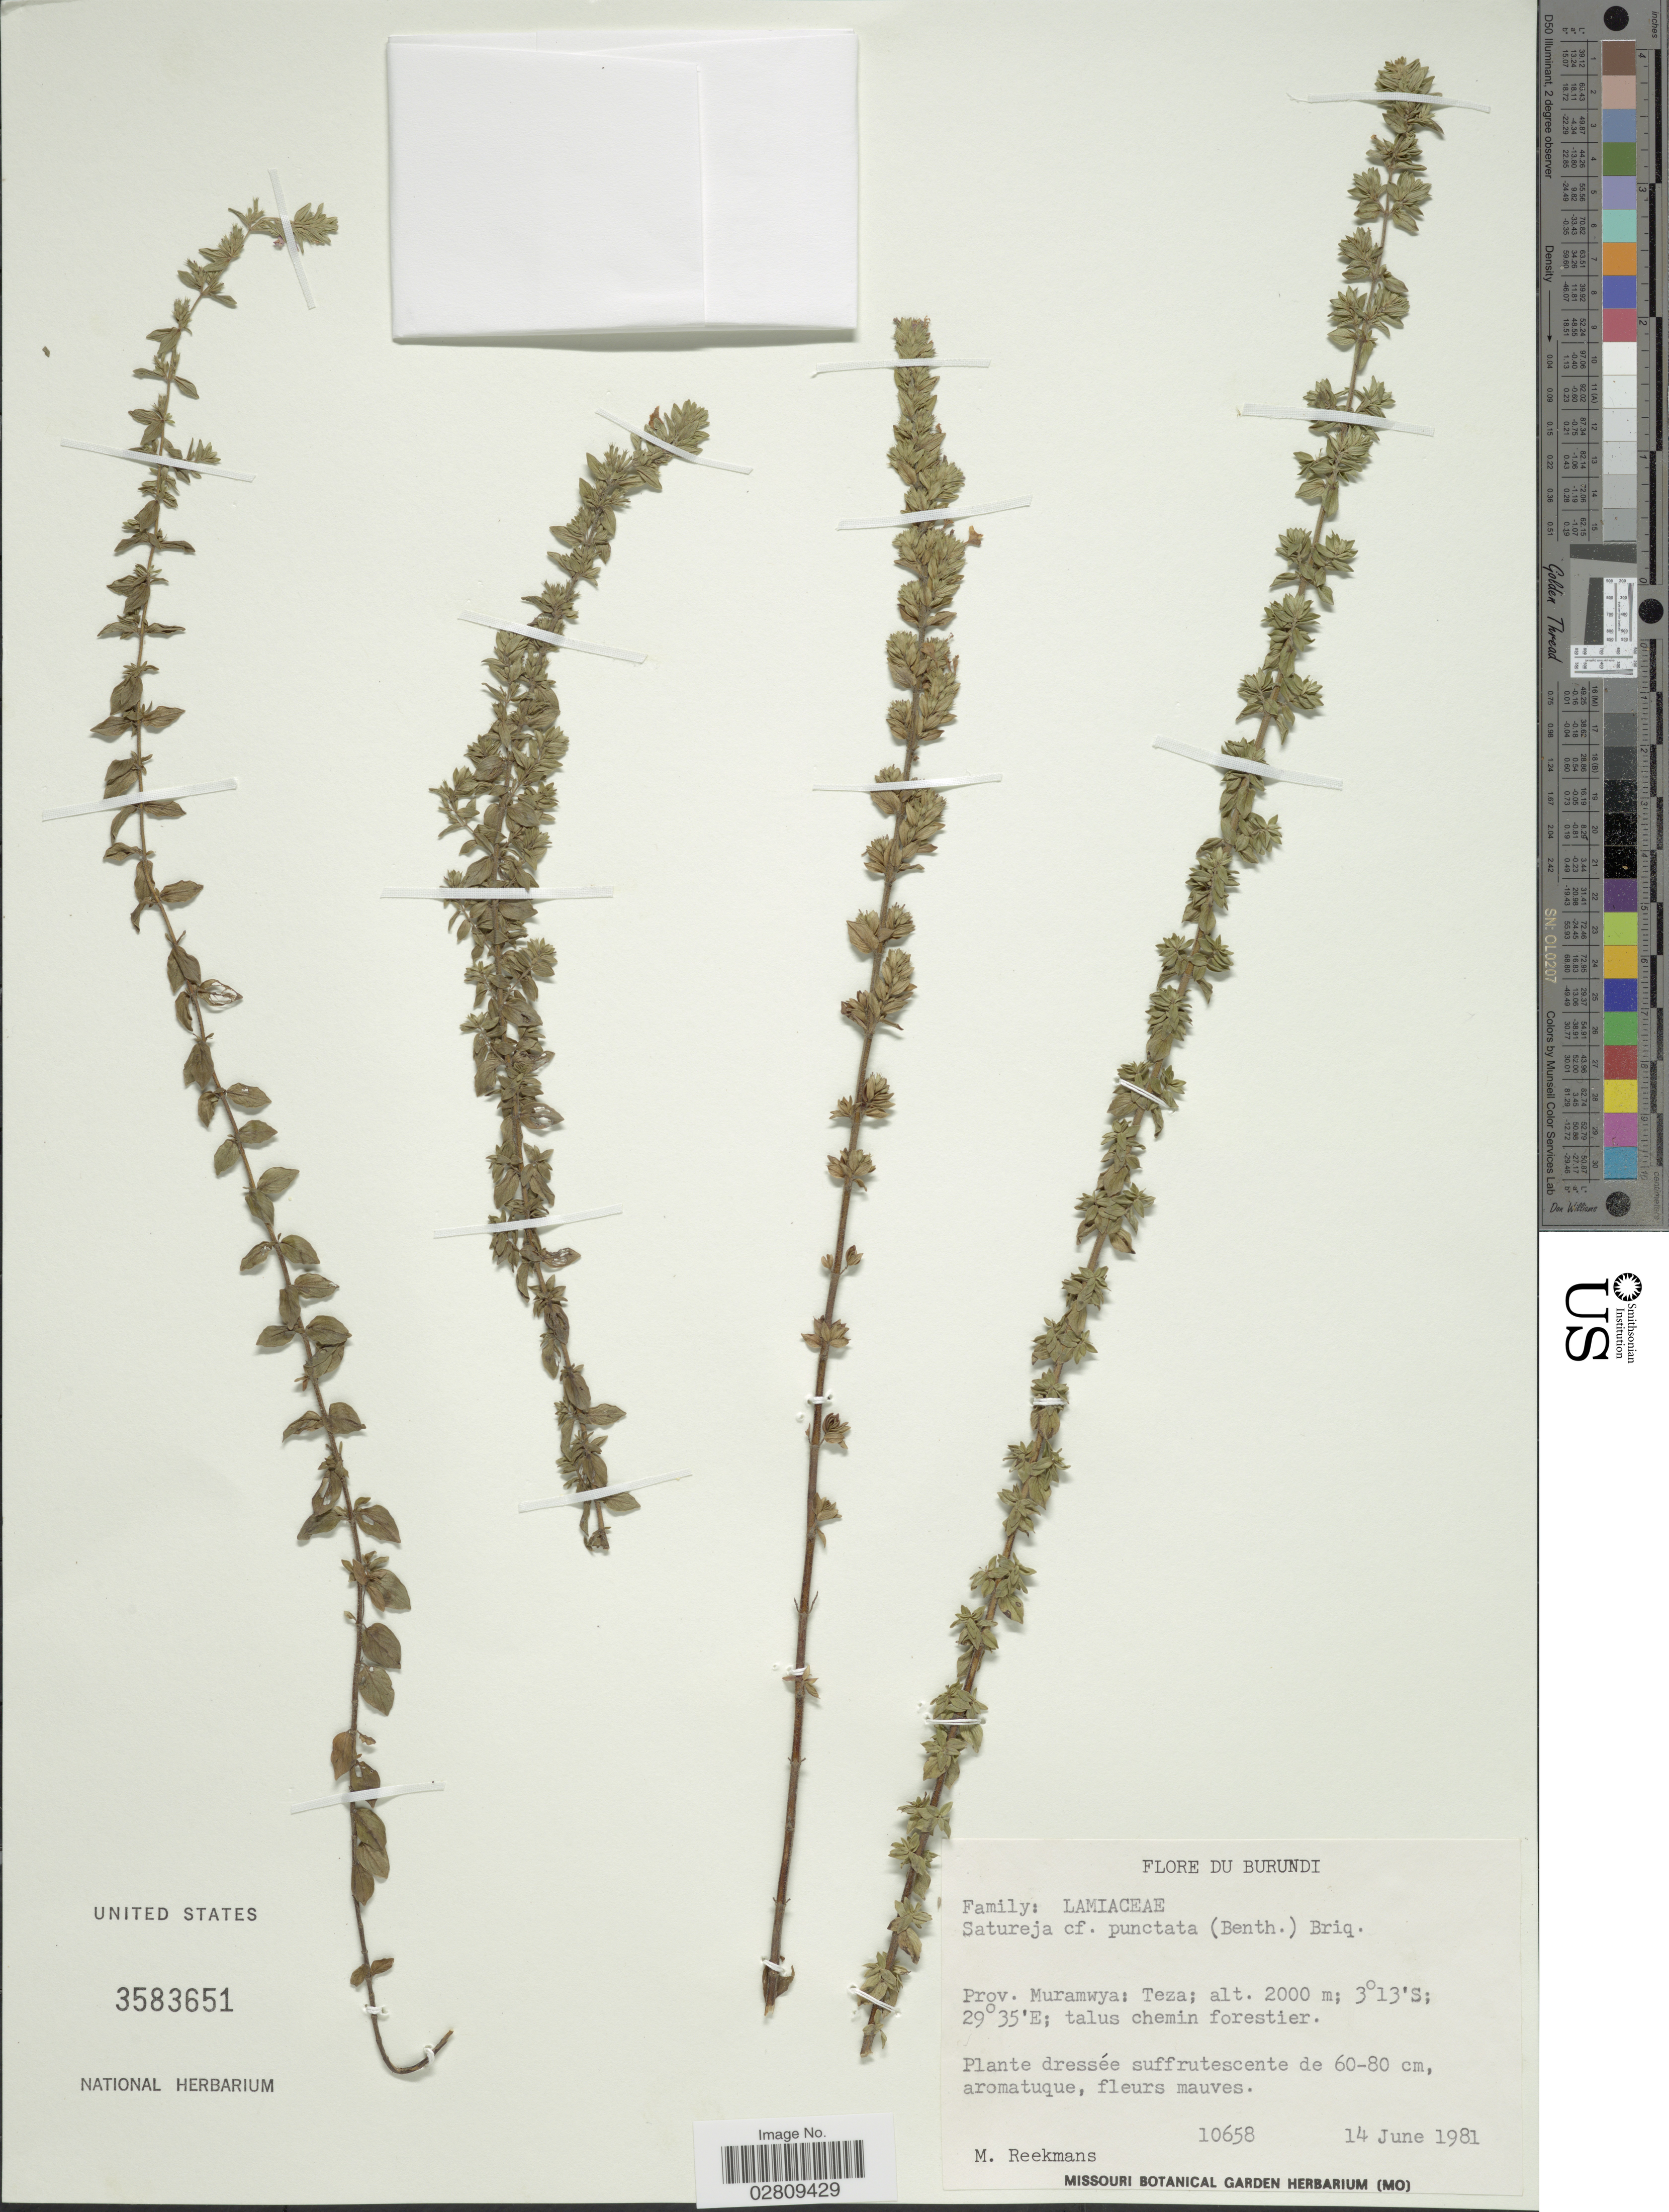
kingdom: Plantae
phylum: Tracheophyta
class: Magnoliopsida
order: Lamiales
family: Lamiaceae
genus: Satureja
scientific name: Satureja punctata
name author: (Benth.) R. Br. ex Briq.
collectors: M. Reekmans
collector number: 10658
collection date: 1981-06-14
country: Burundi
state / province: Muramvya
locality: Teza.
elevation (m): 2000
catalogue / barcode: US 3583651